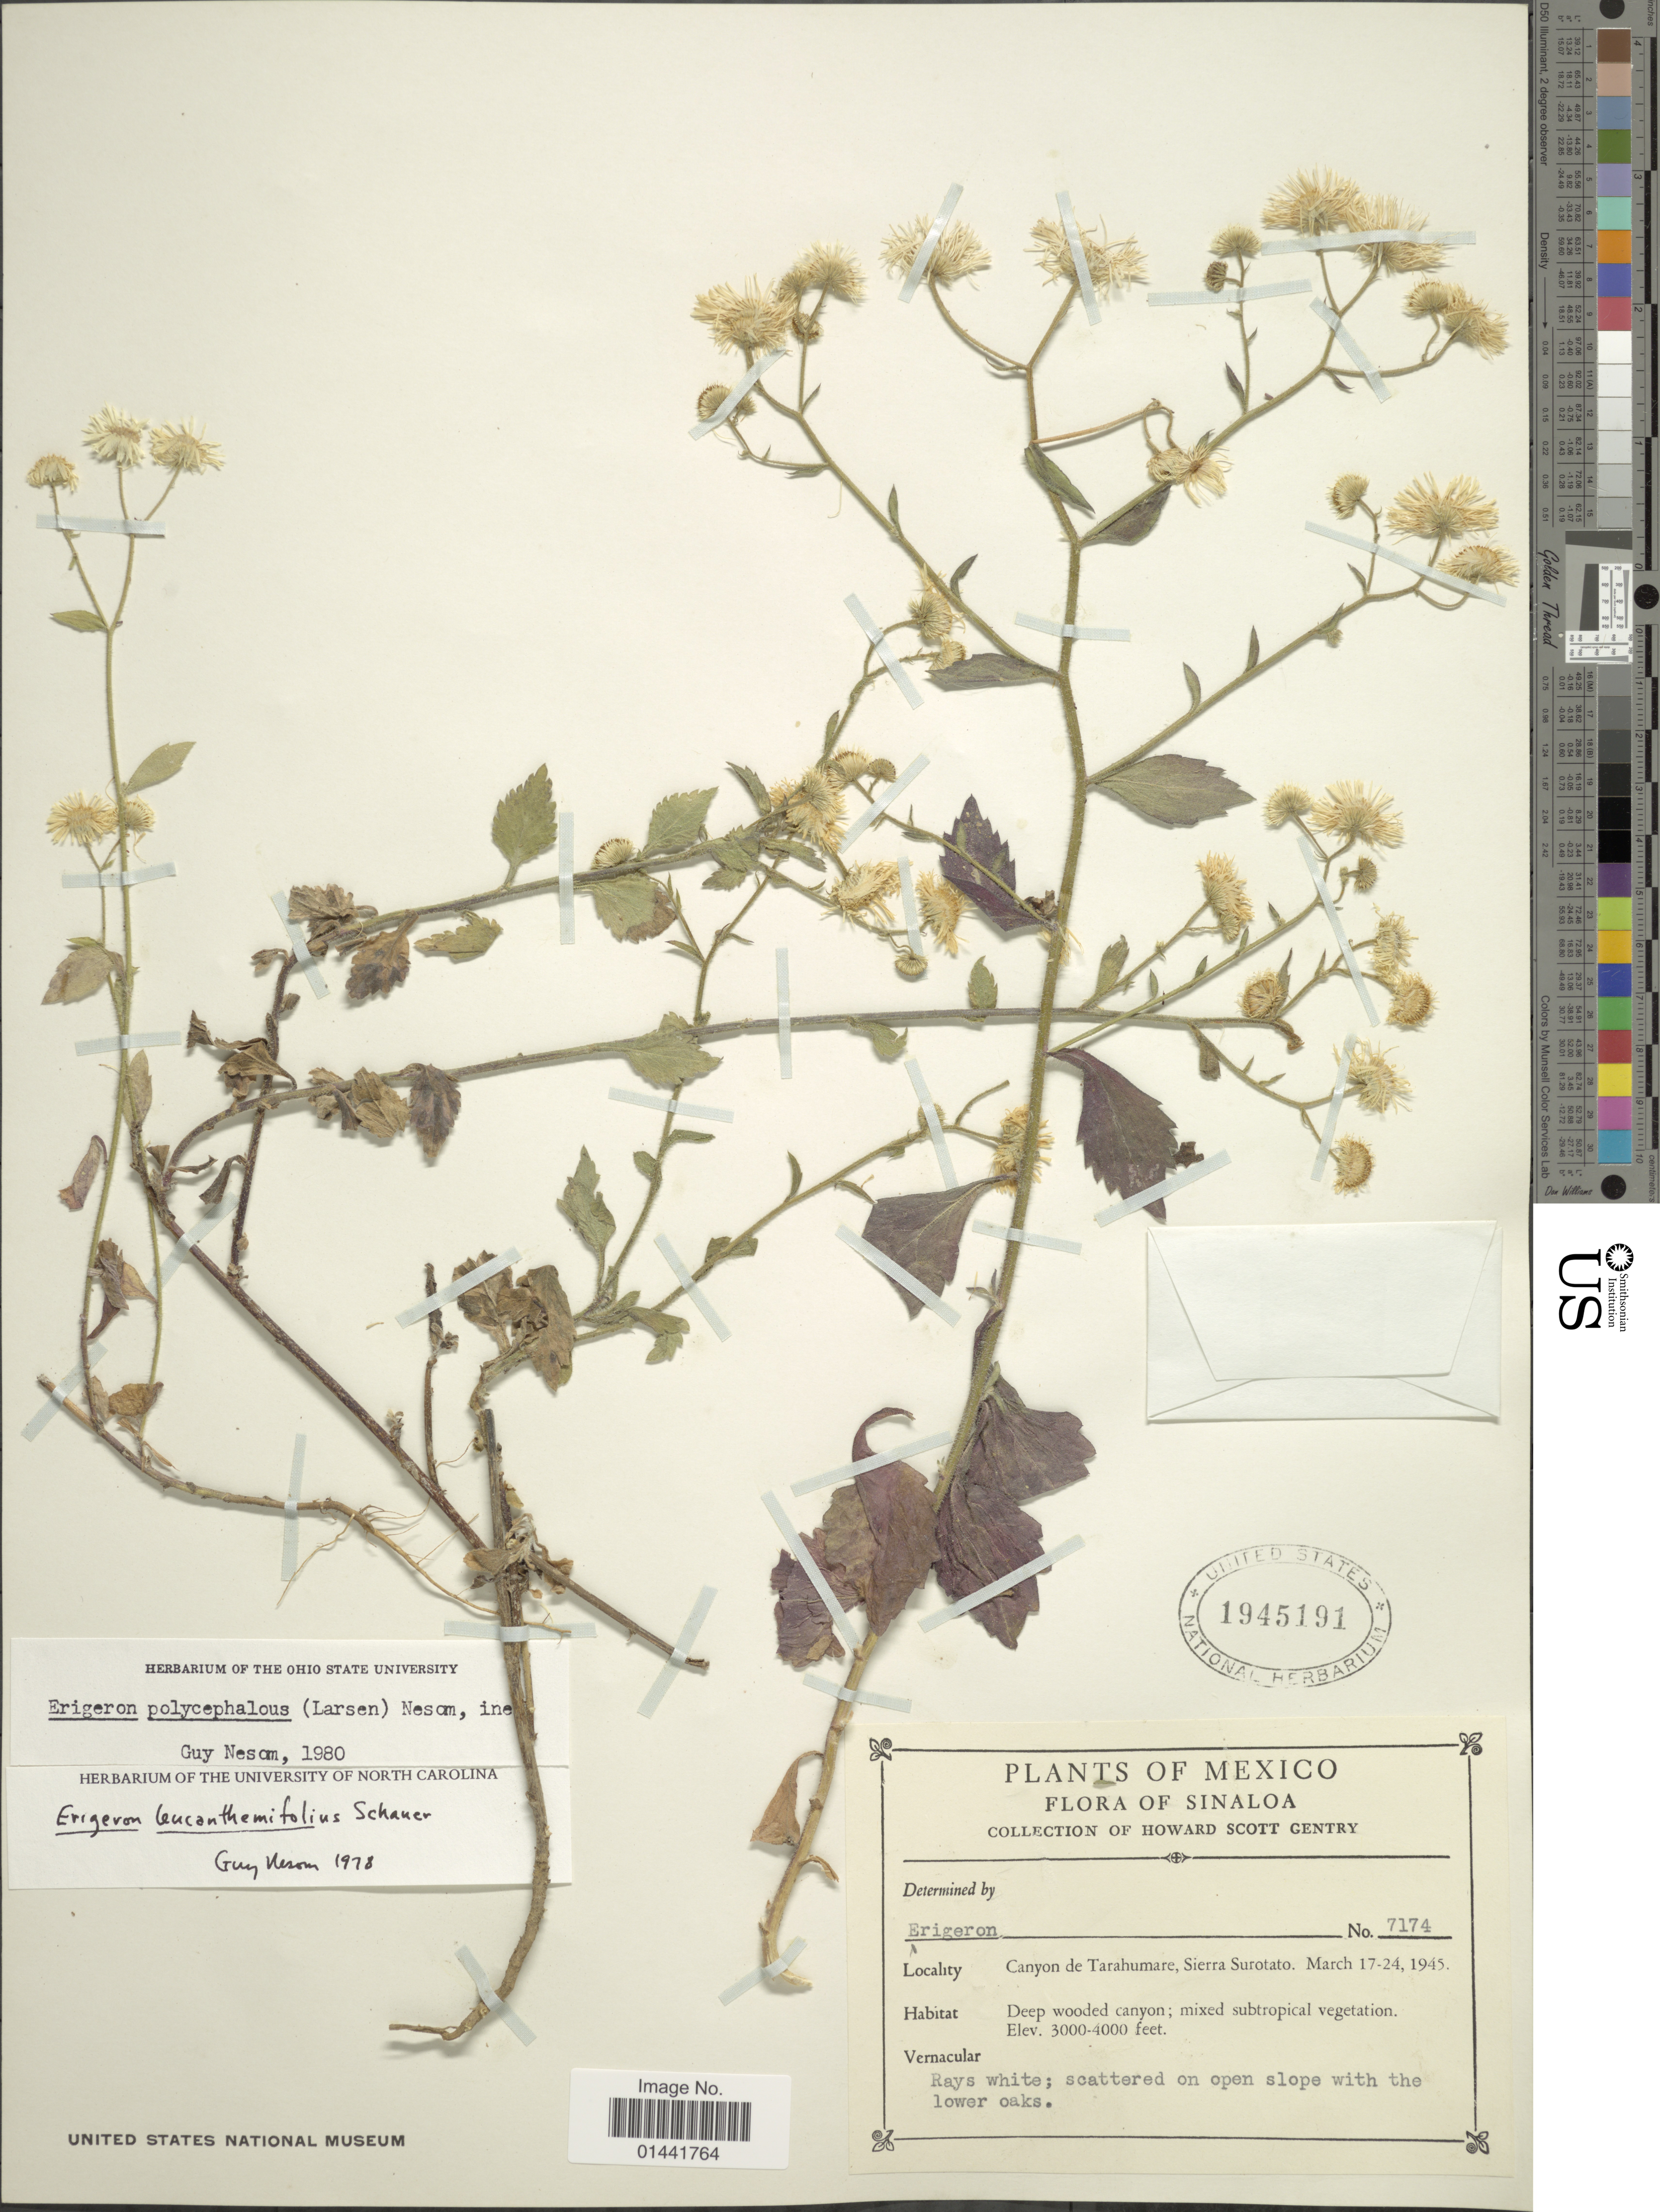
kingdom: Plantae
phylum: Tracheophyta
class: Magnoliopsida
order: Asterales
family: Asteraceae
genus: Erigeron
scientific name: Erigeron polycephalus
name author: (Larsen) G.L. Nesom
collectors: H. S. Gentry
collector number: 7174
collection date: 1945-03-17/1945-03-24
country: Mexico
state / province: Sinaloa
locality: Canyon de Tarahumare, Sierra Surotato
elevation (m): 914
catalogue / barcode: US 1945191